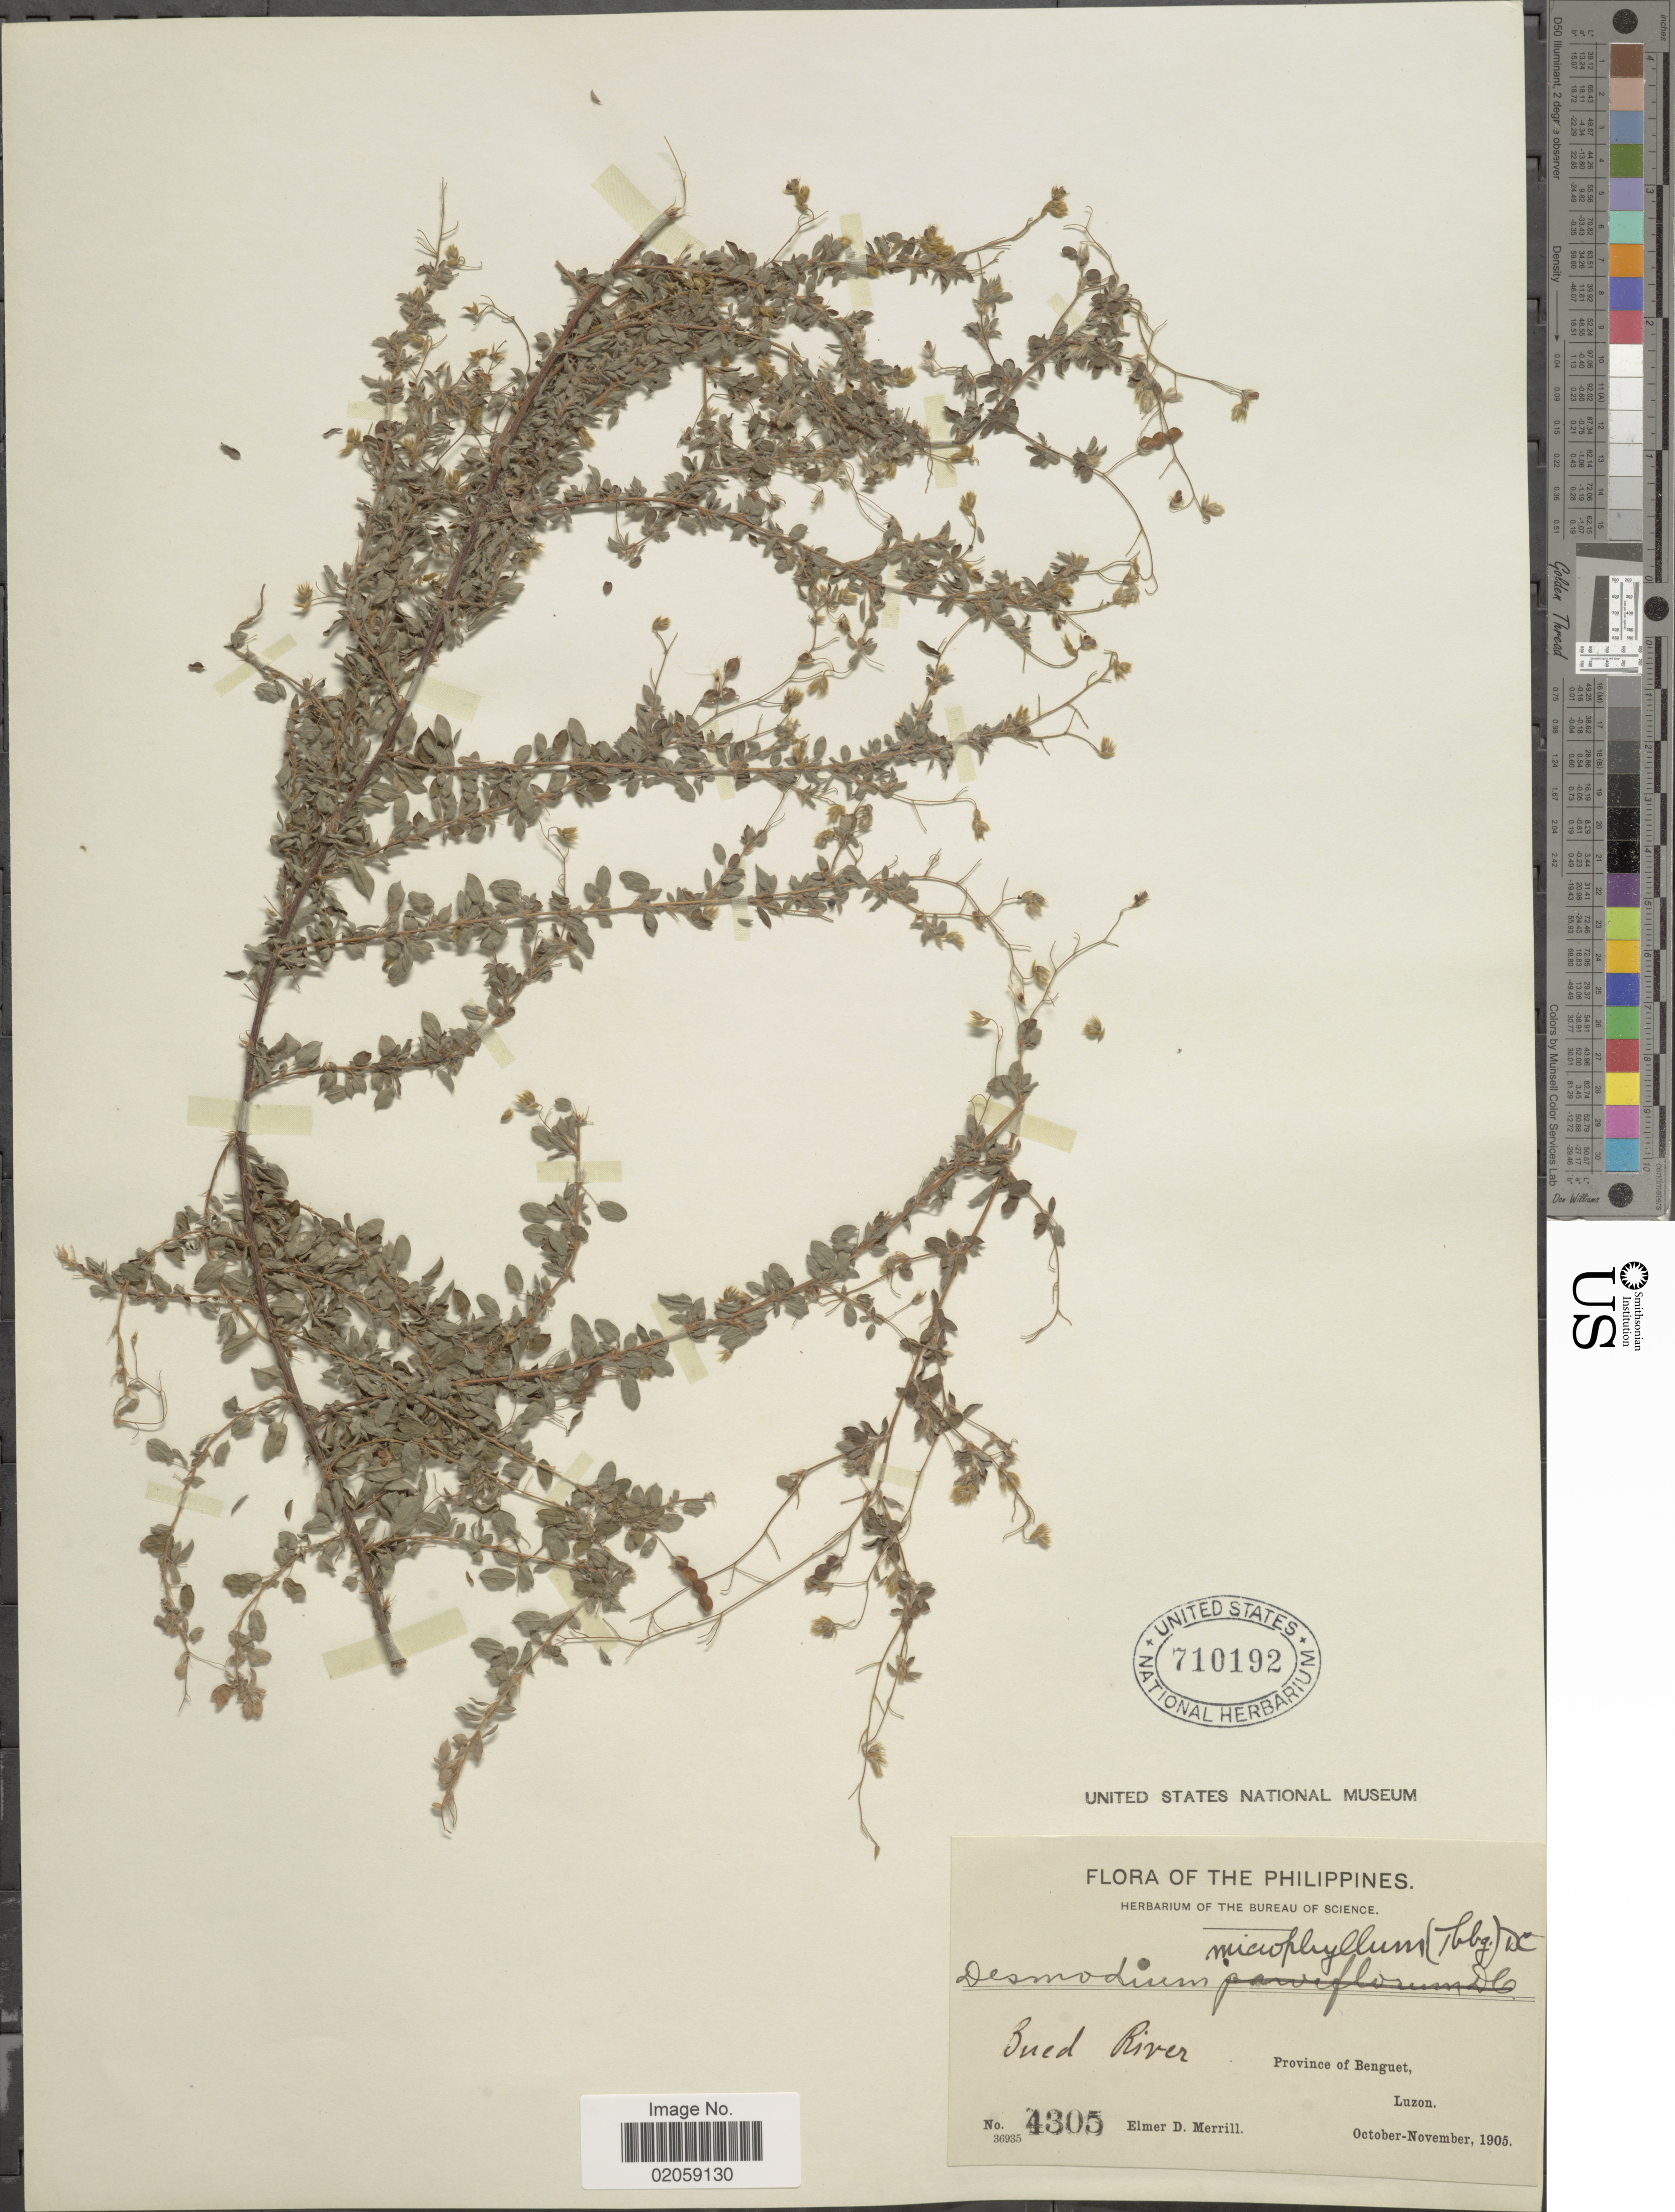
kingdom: Plantae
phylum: Tracheophyta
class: Magnoliopsida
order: Fabales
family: Fabaceae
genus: Leptodesmia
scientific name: Leptodesmia microphylla var. microphylla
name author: (Thunb.) H. Ohashi & K. Ohashi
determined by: Strong, Mark T., (BOT), Smithsonian Institution - National Museum of Natural History (UNITED STATES)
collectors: E. D. Merrill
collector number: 4305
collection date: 1905-10/1905-11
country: Philippines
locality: Bued River. Province of Benguet, Luzon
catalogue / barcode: US 710192